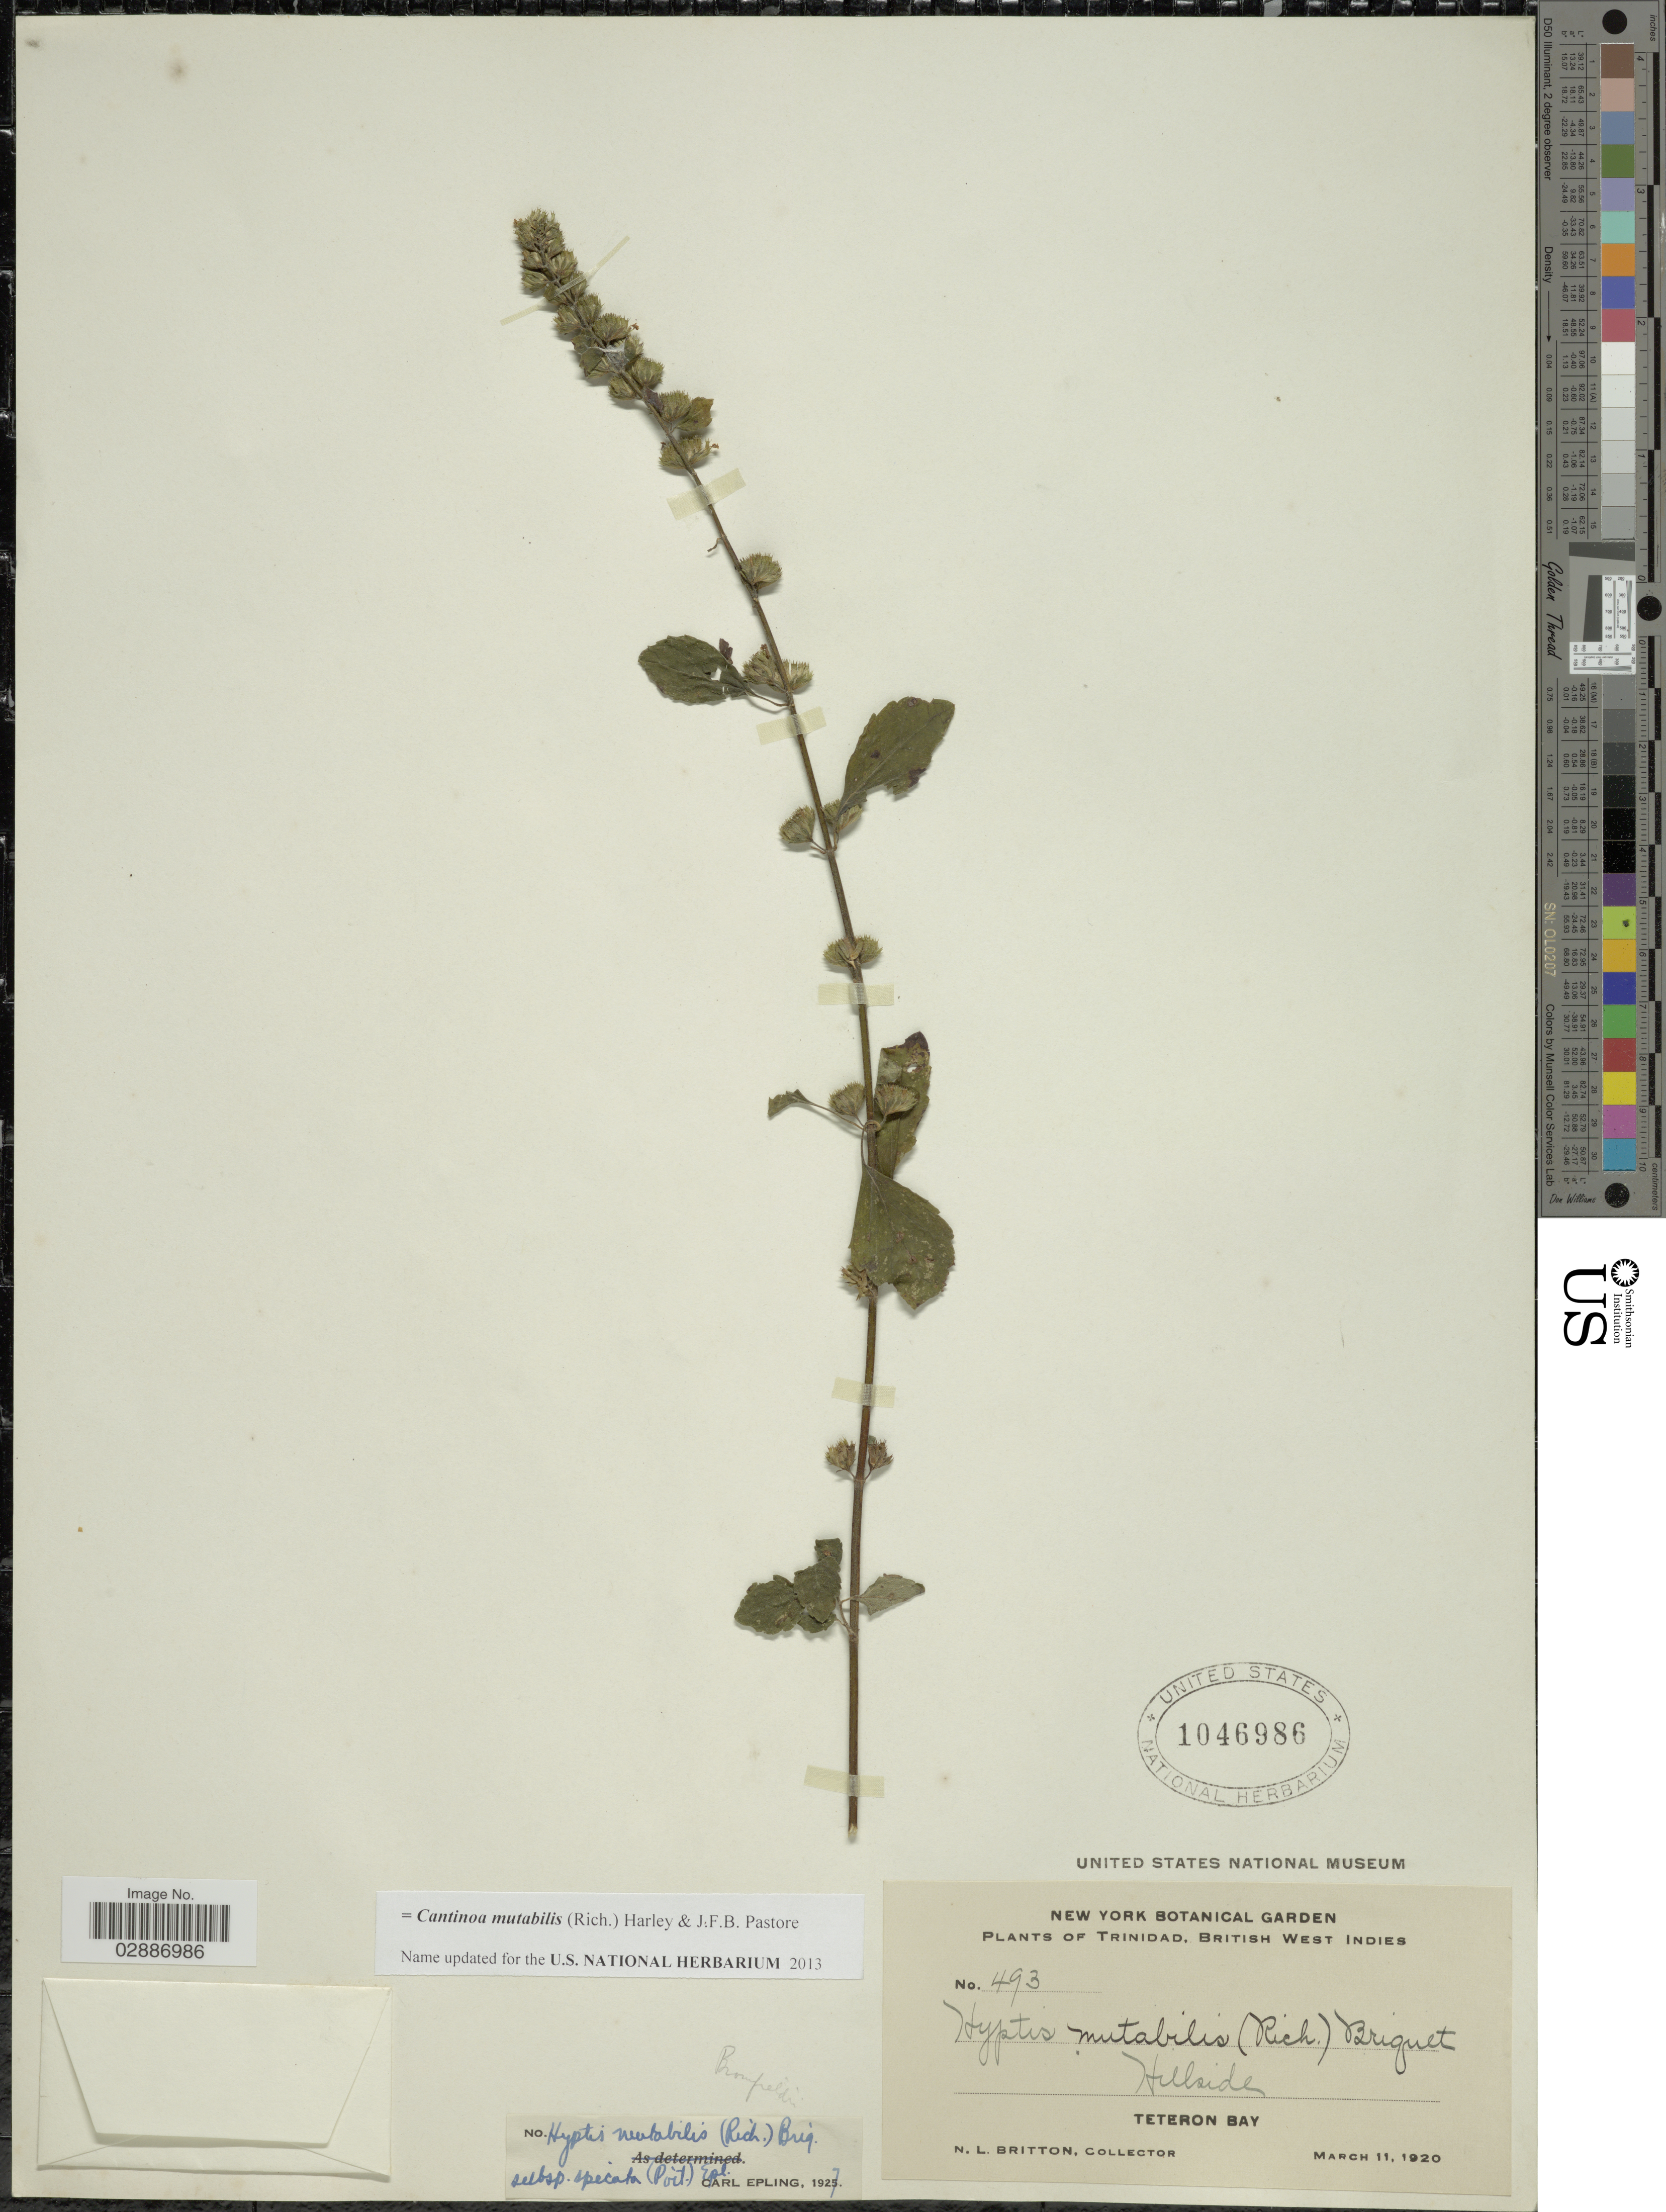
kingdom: Plantae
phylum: Tracheophyta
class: Magnoliopsida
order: Lamiales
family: Lamiaceae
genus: Cantinoa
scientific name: Cantinoa mutabilis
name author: (Epling) Harley & J.F.B. Pastore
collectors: N. Britton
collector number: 493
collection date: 1920-03-11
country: Trinidad and Tobago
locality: Trinidad, British West Indies. Teteron Bay.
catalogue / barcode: US 1046986